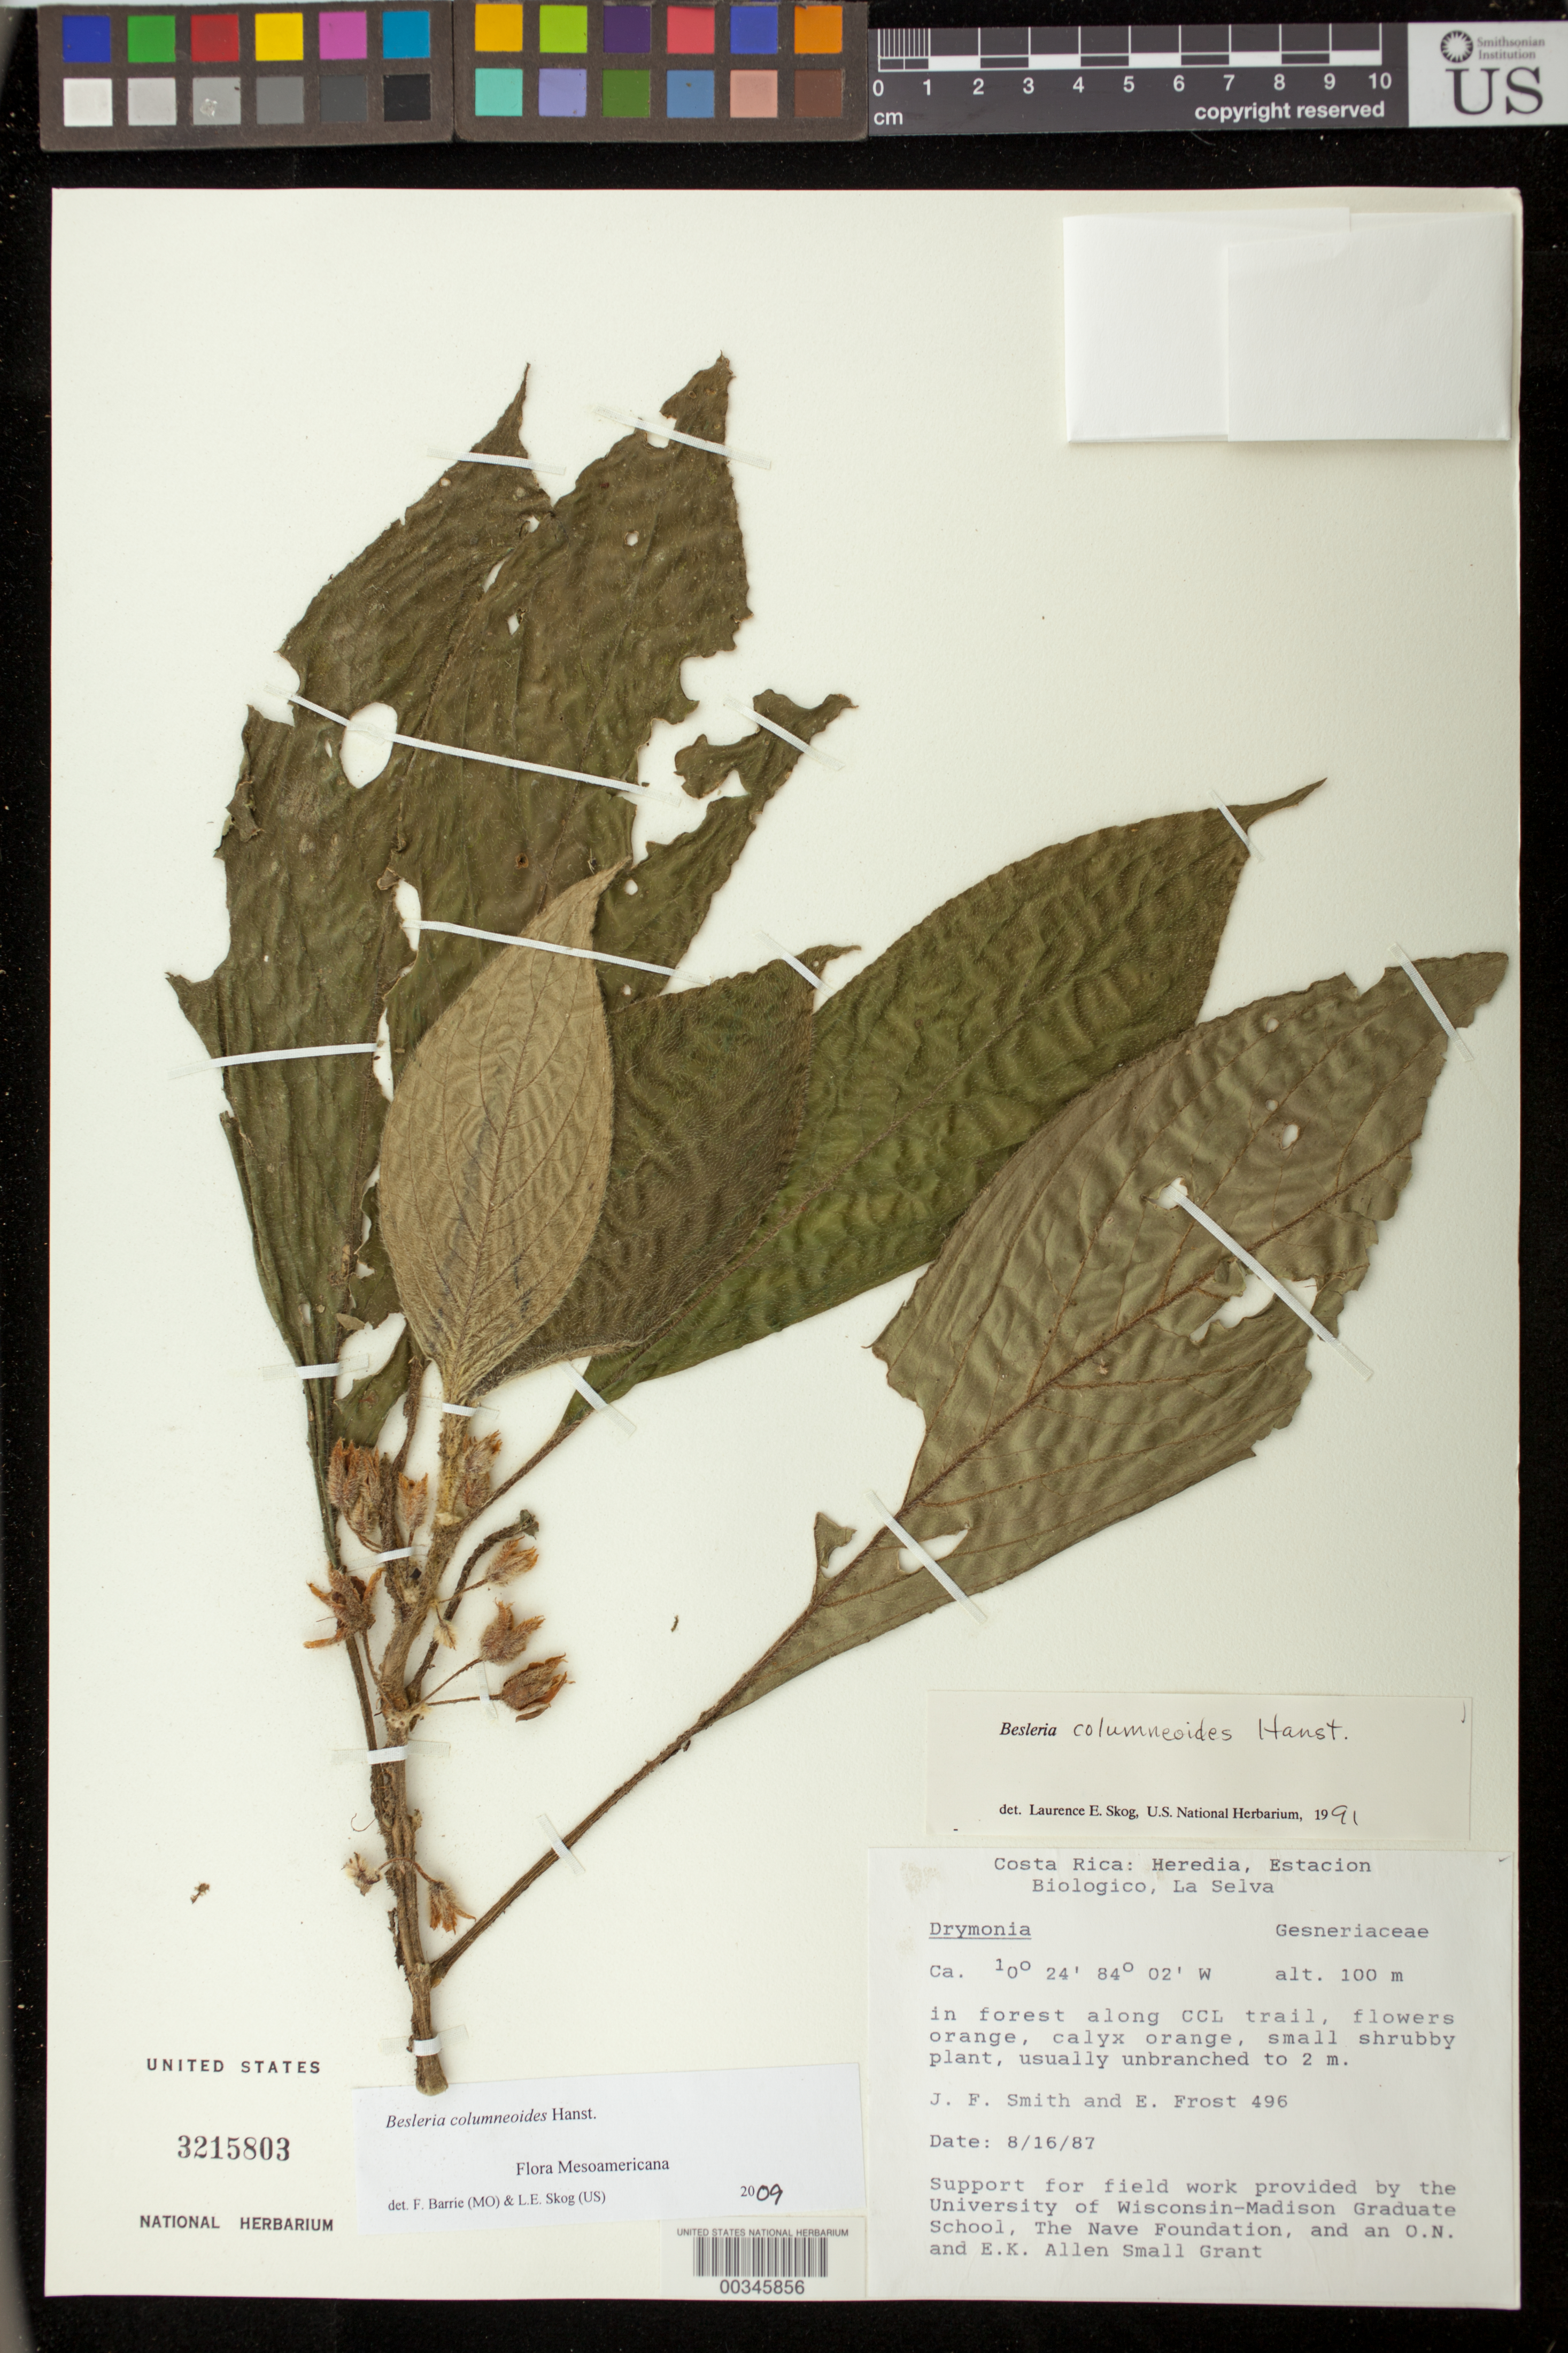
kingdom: Plantae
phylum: Tracheophyta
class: Magnoliopsida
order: Lamiales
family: Gesneriaceae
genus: Besleria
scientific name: Besleria columneoides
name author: Hanst.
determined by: Skog, Laurence E.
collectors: J. Smith & E. Frost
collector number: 496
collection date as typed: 16 Aug 1987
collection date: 1987-08-16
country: Costa Rica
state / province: Heredia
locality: Estacion Biologico, La Selva, in forest along CCL trail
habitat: In forest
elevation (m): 100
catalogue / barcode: US 3215803